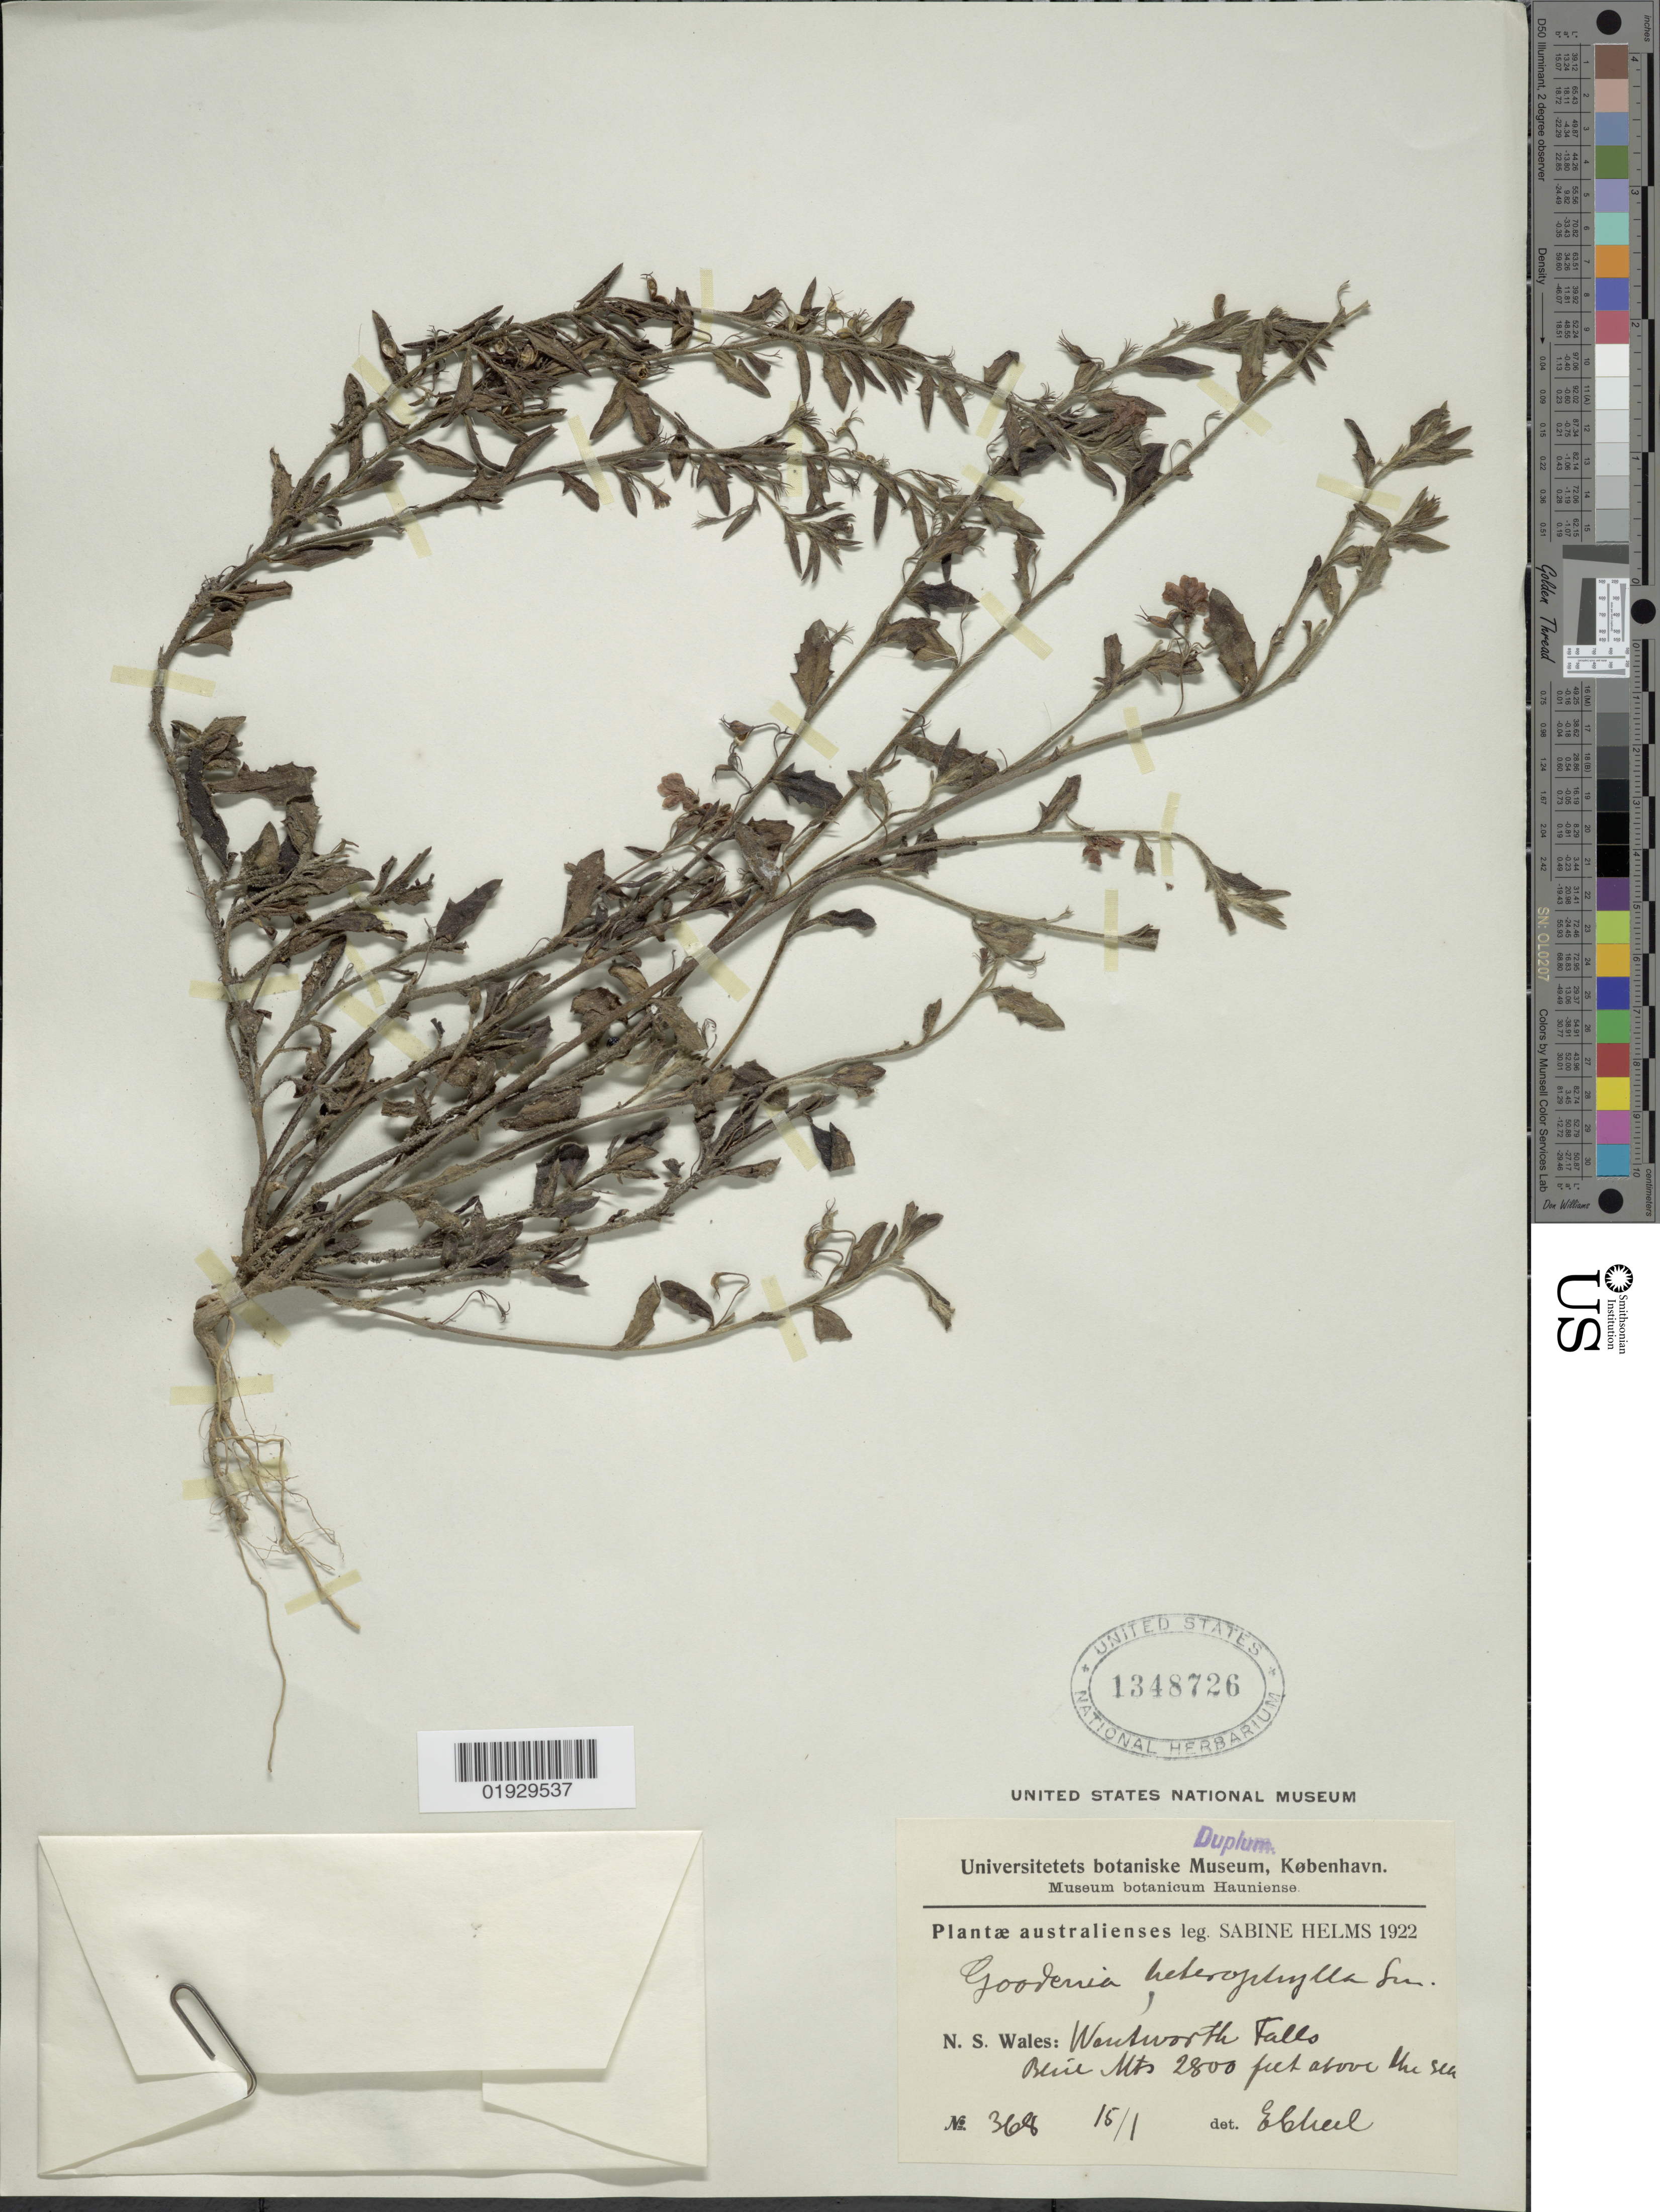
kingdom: Plantae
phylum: Tracheophyta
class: Magnoliopsida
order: Asterales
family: Goodeniaceae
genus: Goodenia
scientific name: Goodenia heterophylla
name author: Sw.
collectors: S. Helms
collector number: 368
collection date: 1922-01-15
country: Australia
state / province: New South Wales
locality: N.S. Wales: Wentworth Falls, Beni Mts.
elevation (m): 853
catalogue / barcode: US 1348726